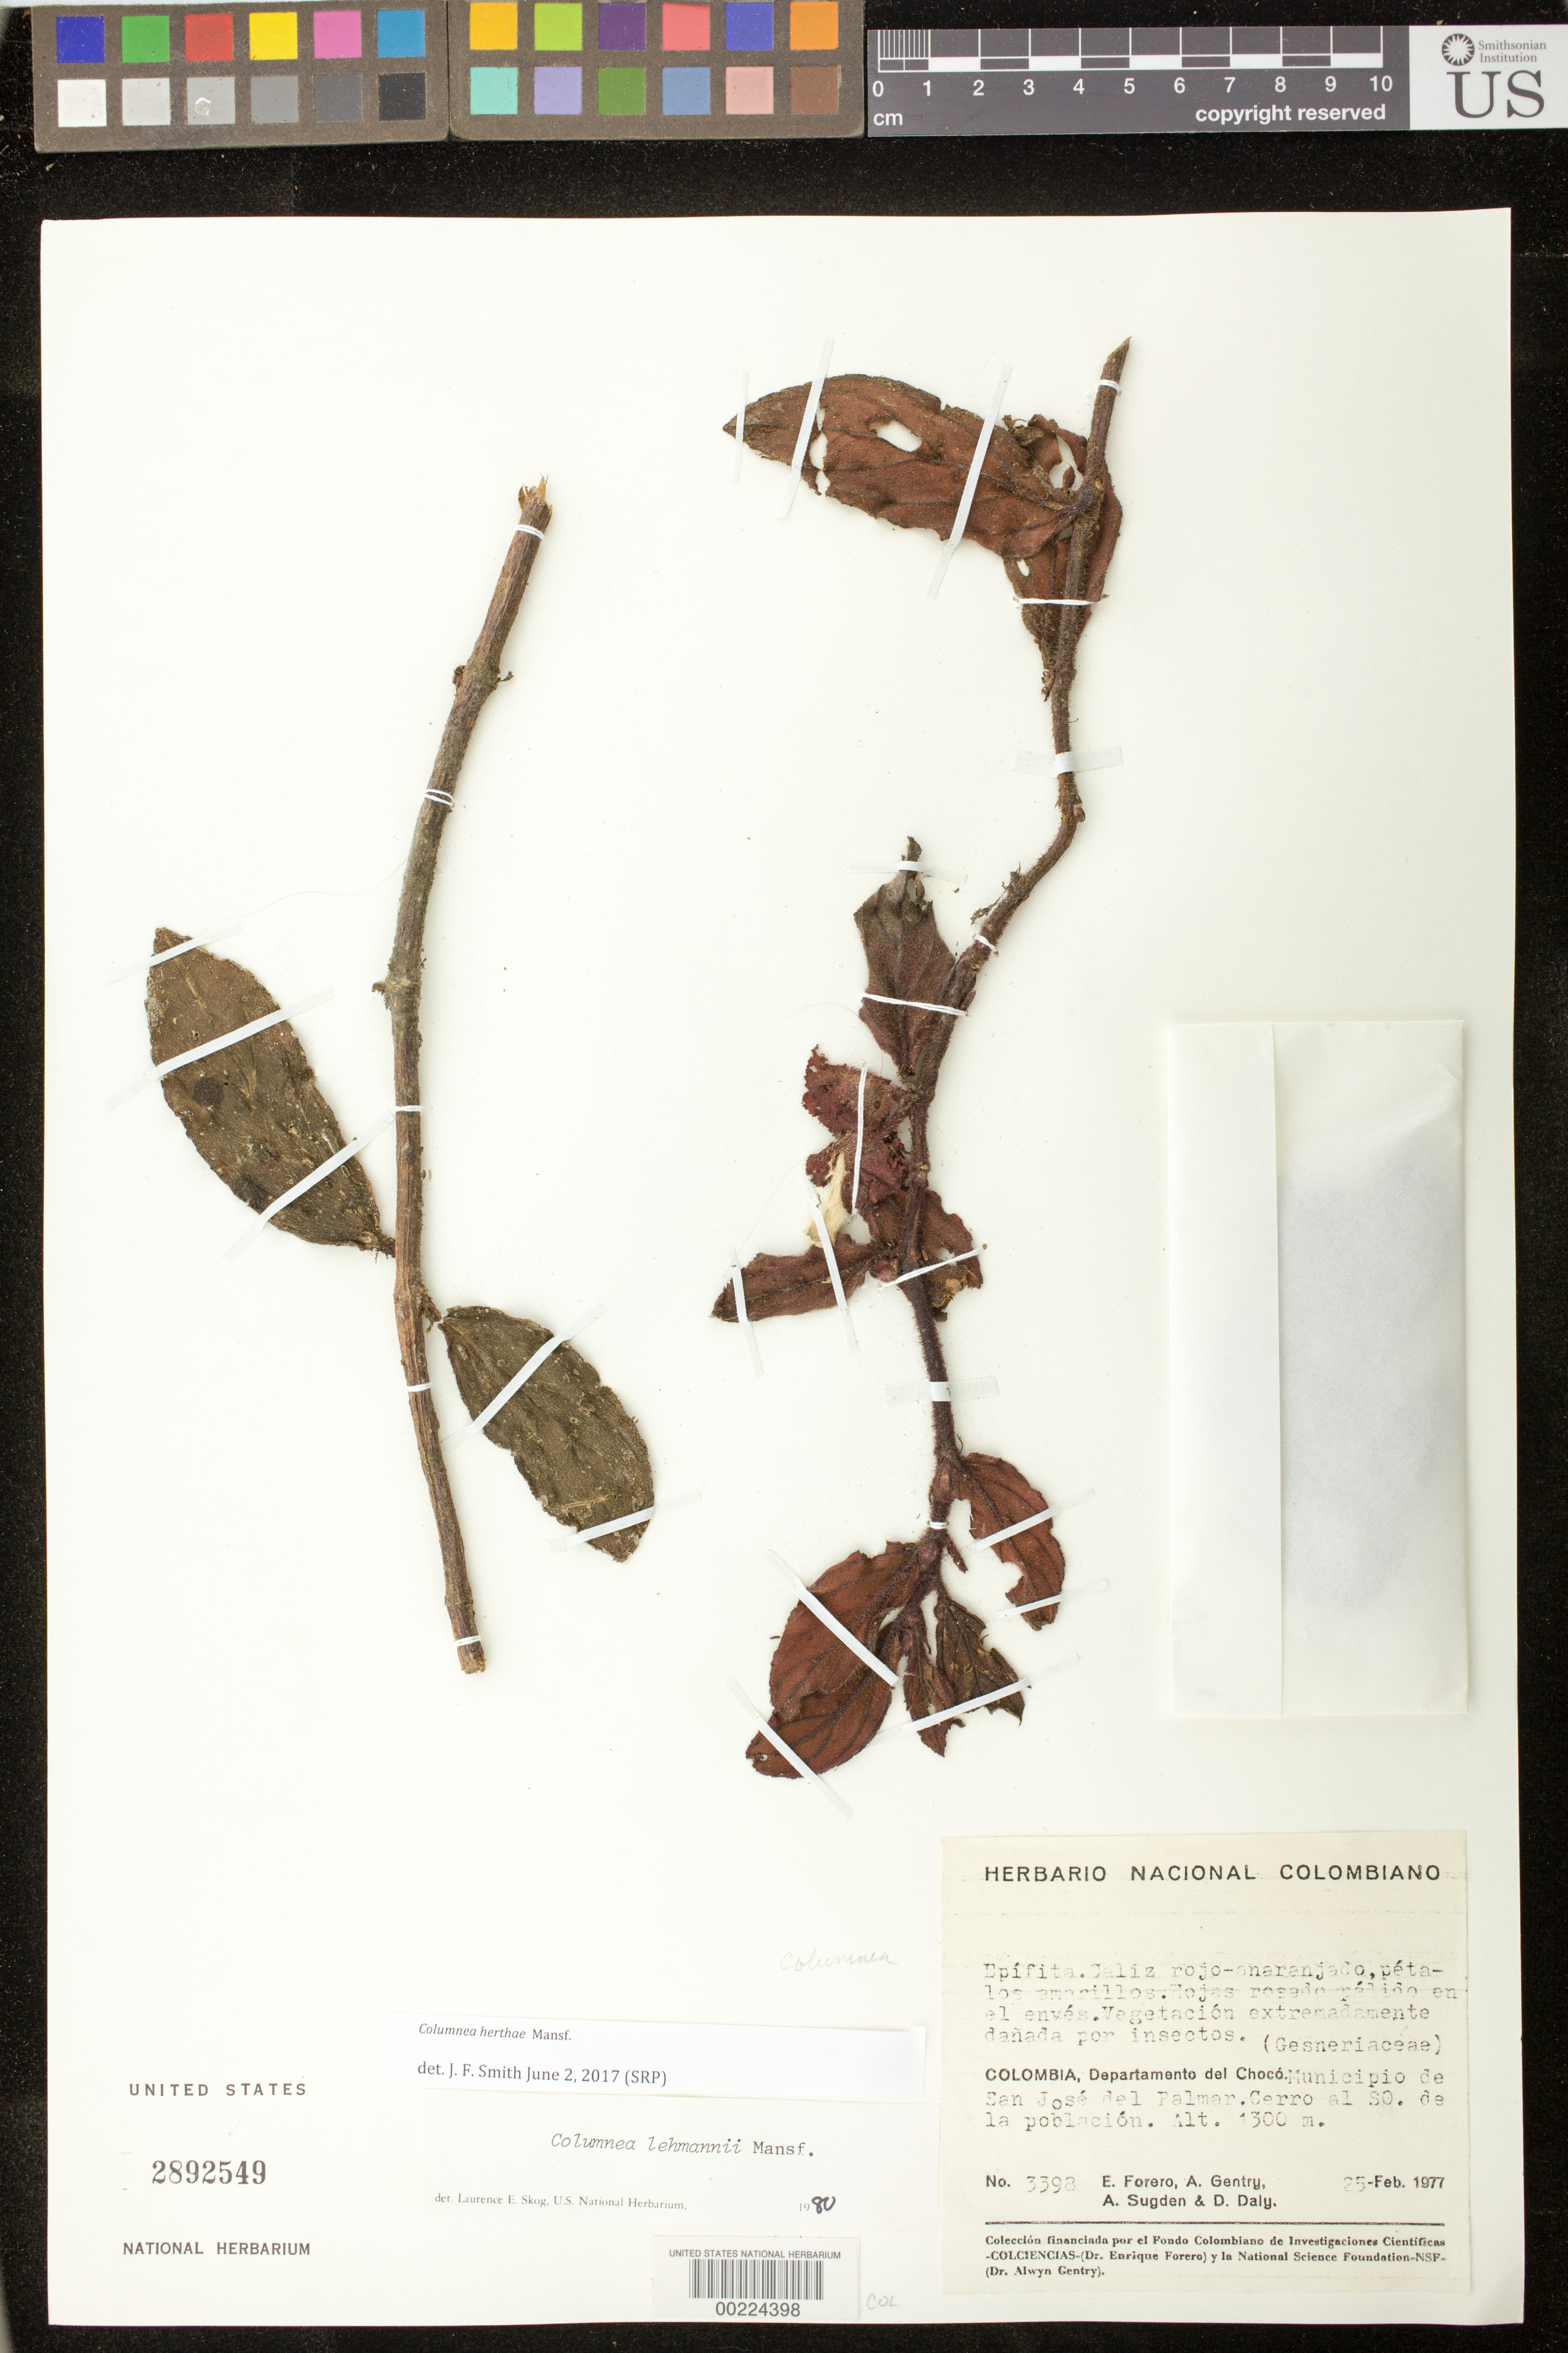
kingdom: Plantae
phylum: Tracheophyta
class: Magnoliopsida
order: Lamiales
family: Gesneriaceae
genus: Columnea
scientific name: Columnea lehmannii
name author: Mansf.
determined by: Clark, J. L.; Skog, Laurence E.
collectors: E. Forero, A. H. Gentry, A. Sugden & D. C. Daly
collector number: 3398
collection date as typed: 25 Feb 1977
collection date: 1977-02-25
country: Colombia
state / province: Chocó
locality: Mun. of San Jose del Palmar, cerro SW of the community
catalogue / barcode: US 2892549